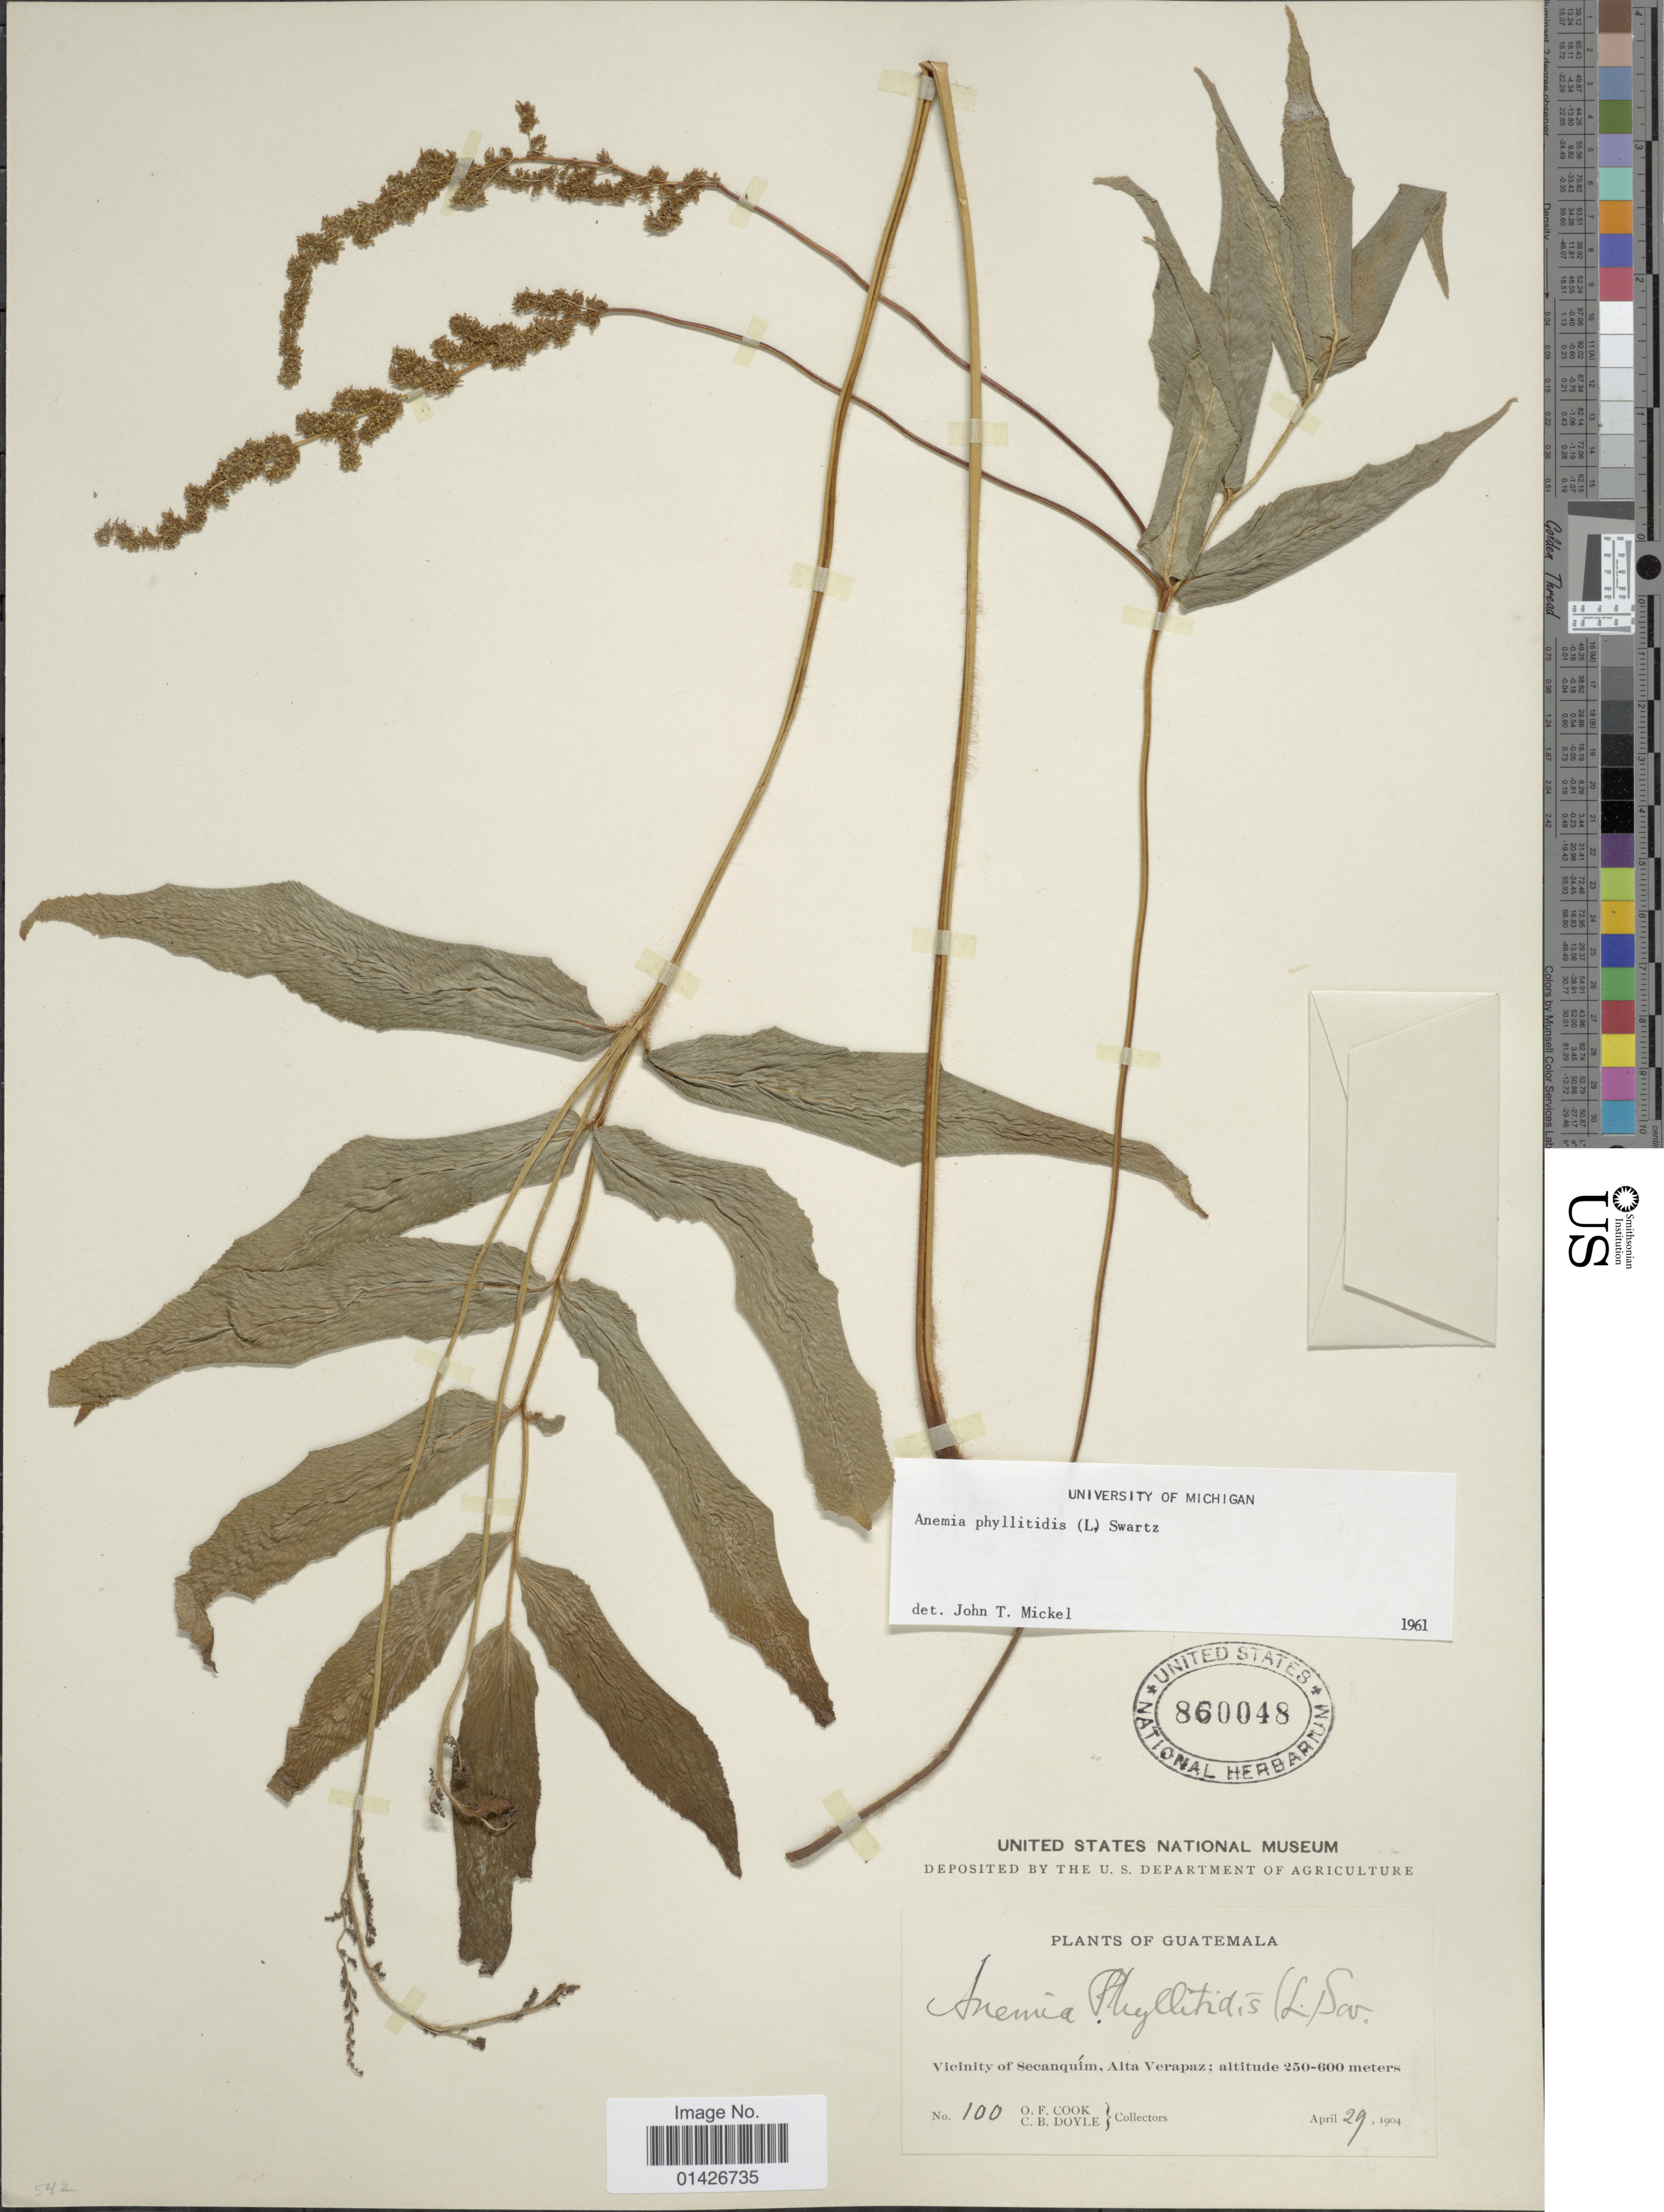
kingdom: Plantae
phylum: Tracheophyta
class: Polypodiopsida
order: Schizaeales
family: Anemiaceae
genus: Anemia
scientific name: Anemia phyllitidis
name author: (L.) Sw.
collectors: O. F. Cook & C. Doyle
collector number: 100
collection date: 1904-04-29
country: Guatemala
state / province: Alta Verapaz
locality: Vicinity of Secanquim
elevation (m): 250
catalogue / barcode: US 860048